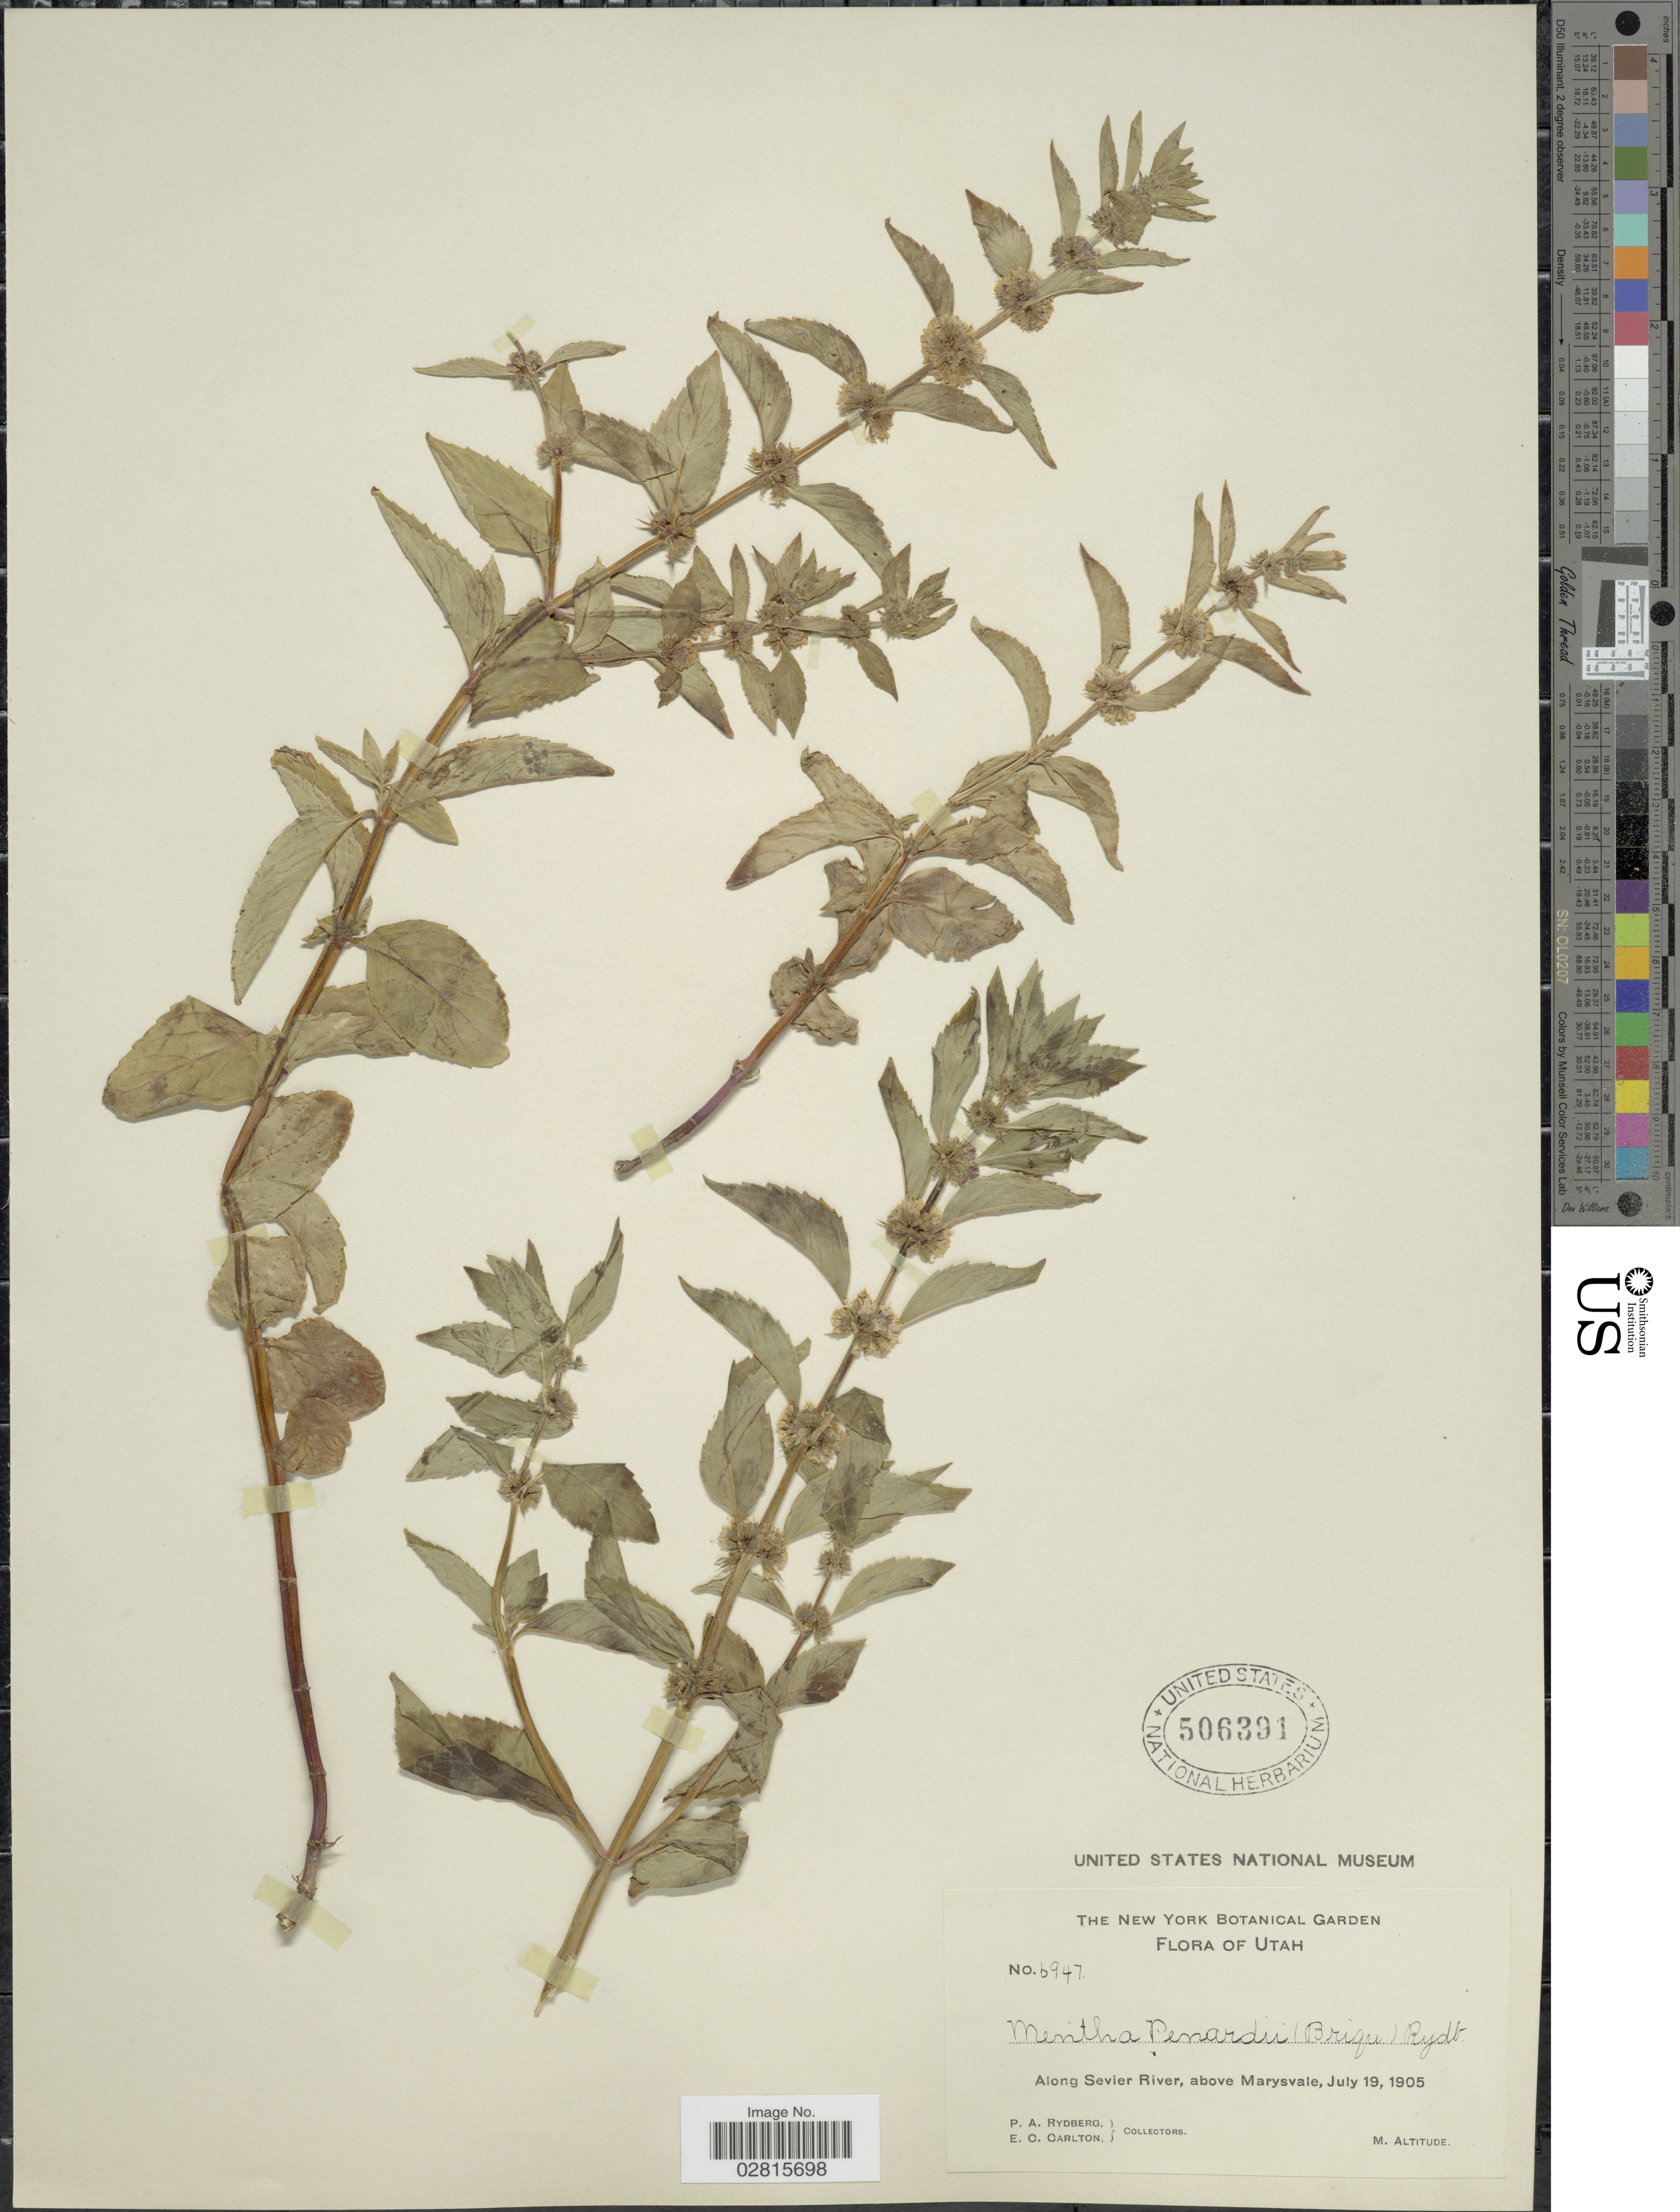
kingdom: Plantae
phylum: Tracheophyta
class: Magnoliopsida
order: Lamiales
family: Lamiaceae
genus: Mentha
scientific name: Mentha penardii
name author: (Briq.) Rydb.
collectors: P. A. Rydberg & E. Carlton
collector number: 6947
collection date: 1905-07-19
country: United States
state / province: Utah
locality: Along Sevier River, above Marysvale.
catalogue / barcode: US 506391